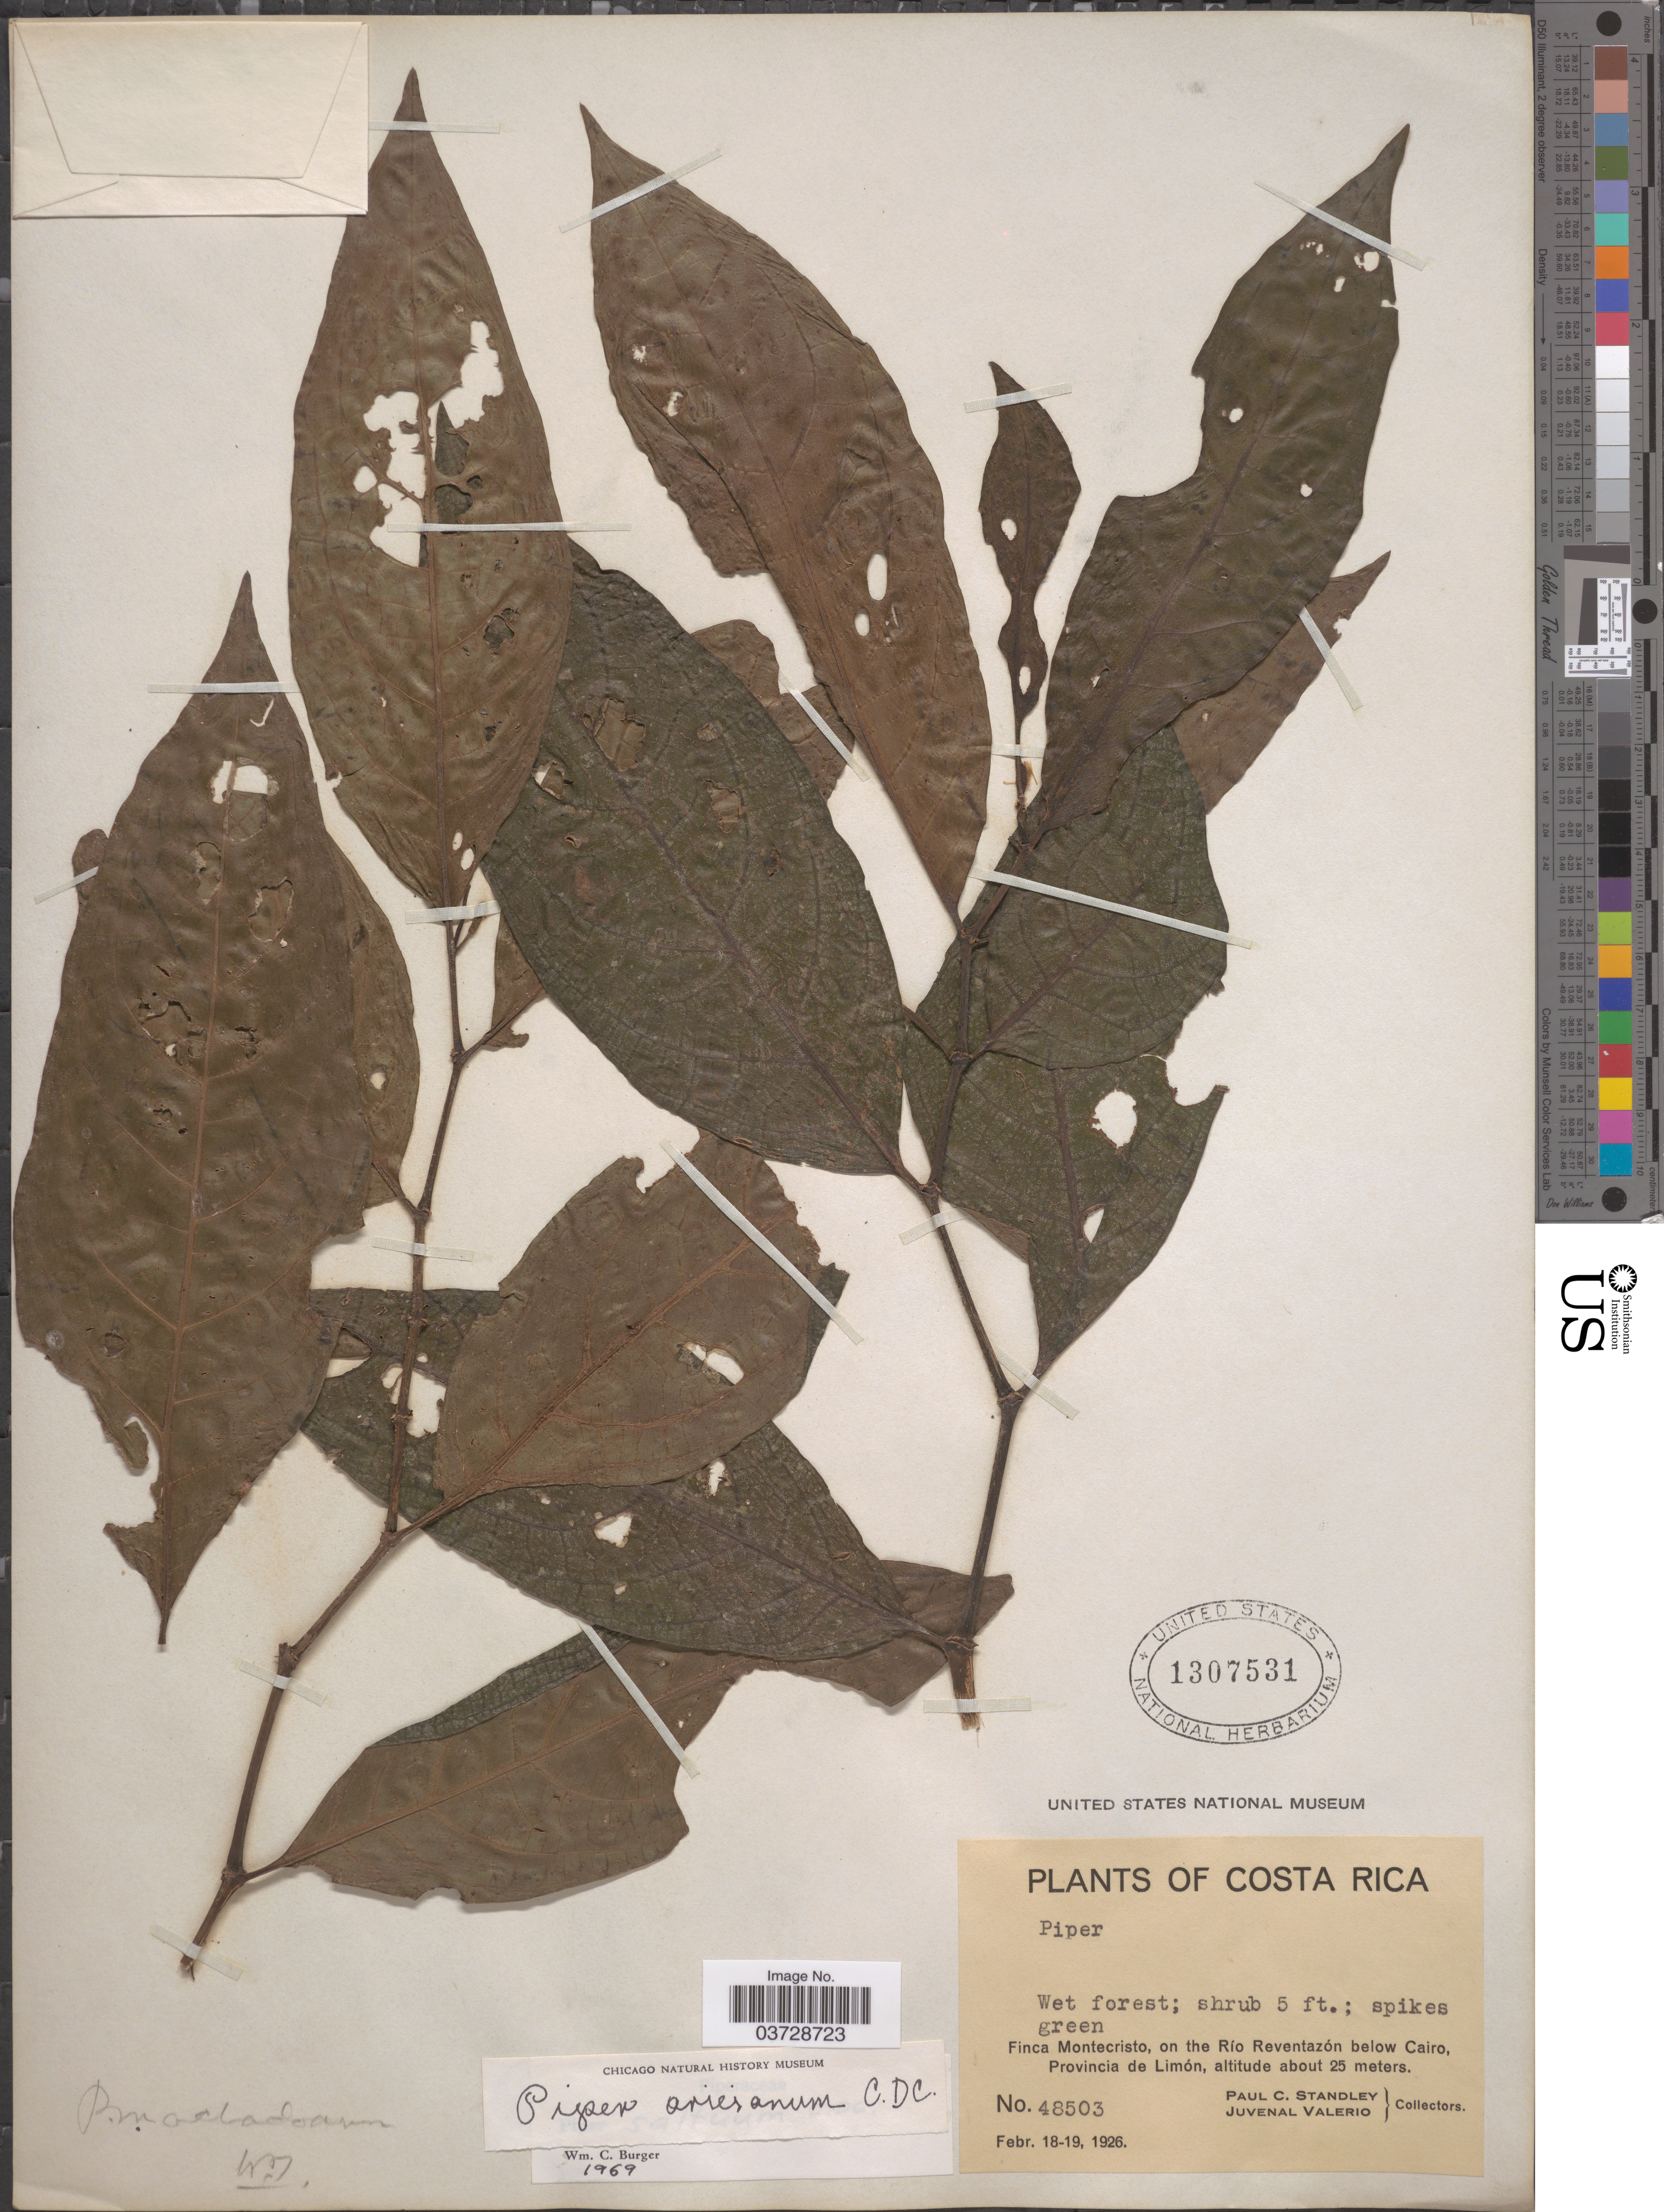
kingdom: Plantae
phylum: Tracheophyta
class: Magnoliopsida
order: Piperales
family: Piperaceae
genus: Piper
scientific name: Piper arieianum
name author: C. DC.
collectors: P. C. Standley & J. Valerio R.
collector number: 48503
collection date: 1926-02-18/1926-02-19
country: Costa Rica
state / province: Limón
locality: Finca Montecristo, on the Río Reventazón below Cairo.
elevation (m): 25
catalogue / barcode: US 1307531